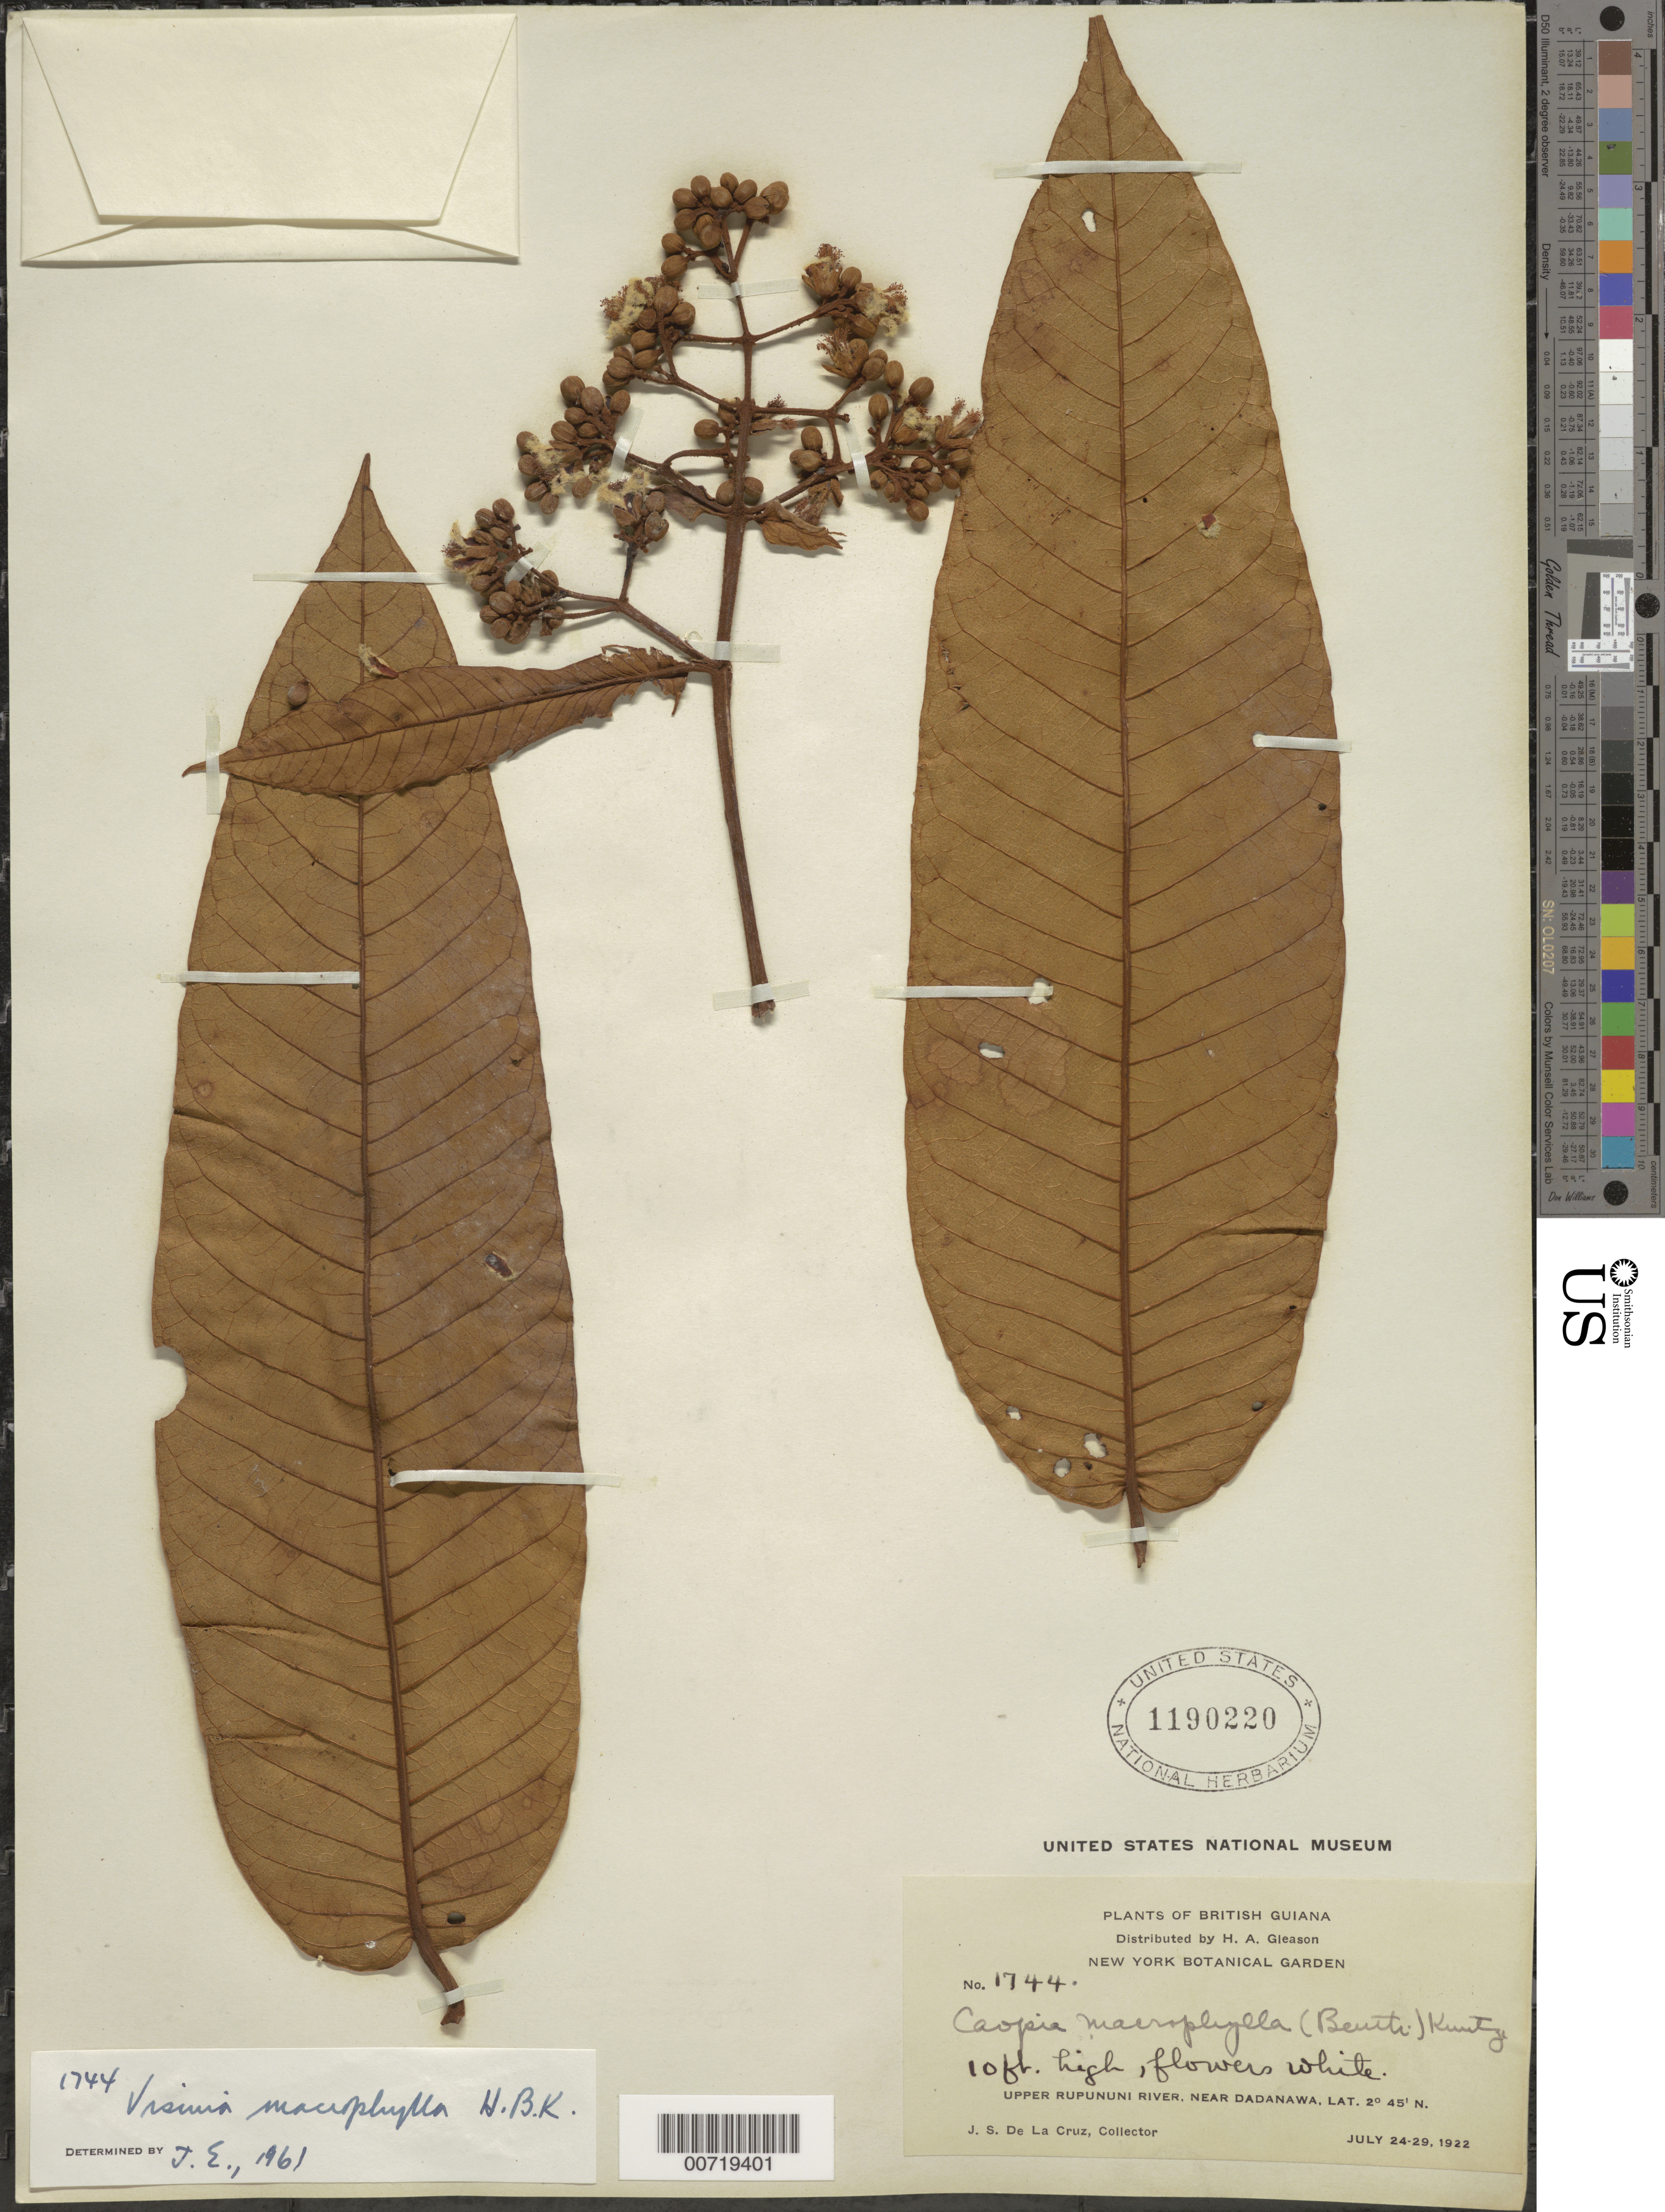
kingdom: Plantae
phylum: Tracheophyta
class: Magnoliopsida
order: Malpighiales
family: Hypericaceae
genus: Vismia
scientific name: Vismia macrophylla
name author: Kunth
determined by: Ewan, J. A.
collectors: J. S. de la Cruz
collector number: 1744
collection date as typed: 24-Jul-22 to 29-Jul-22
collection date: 1922-07-24/1922-07-29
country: Guyana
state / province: U. Takutu-U. Essequibo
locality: Dadanawa, near, upper Rupununi R.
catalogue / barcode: US 1190220